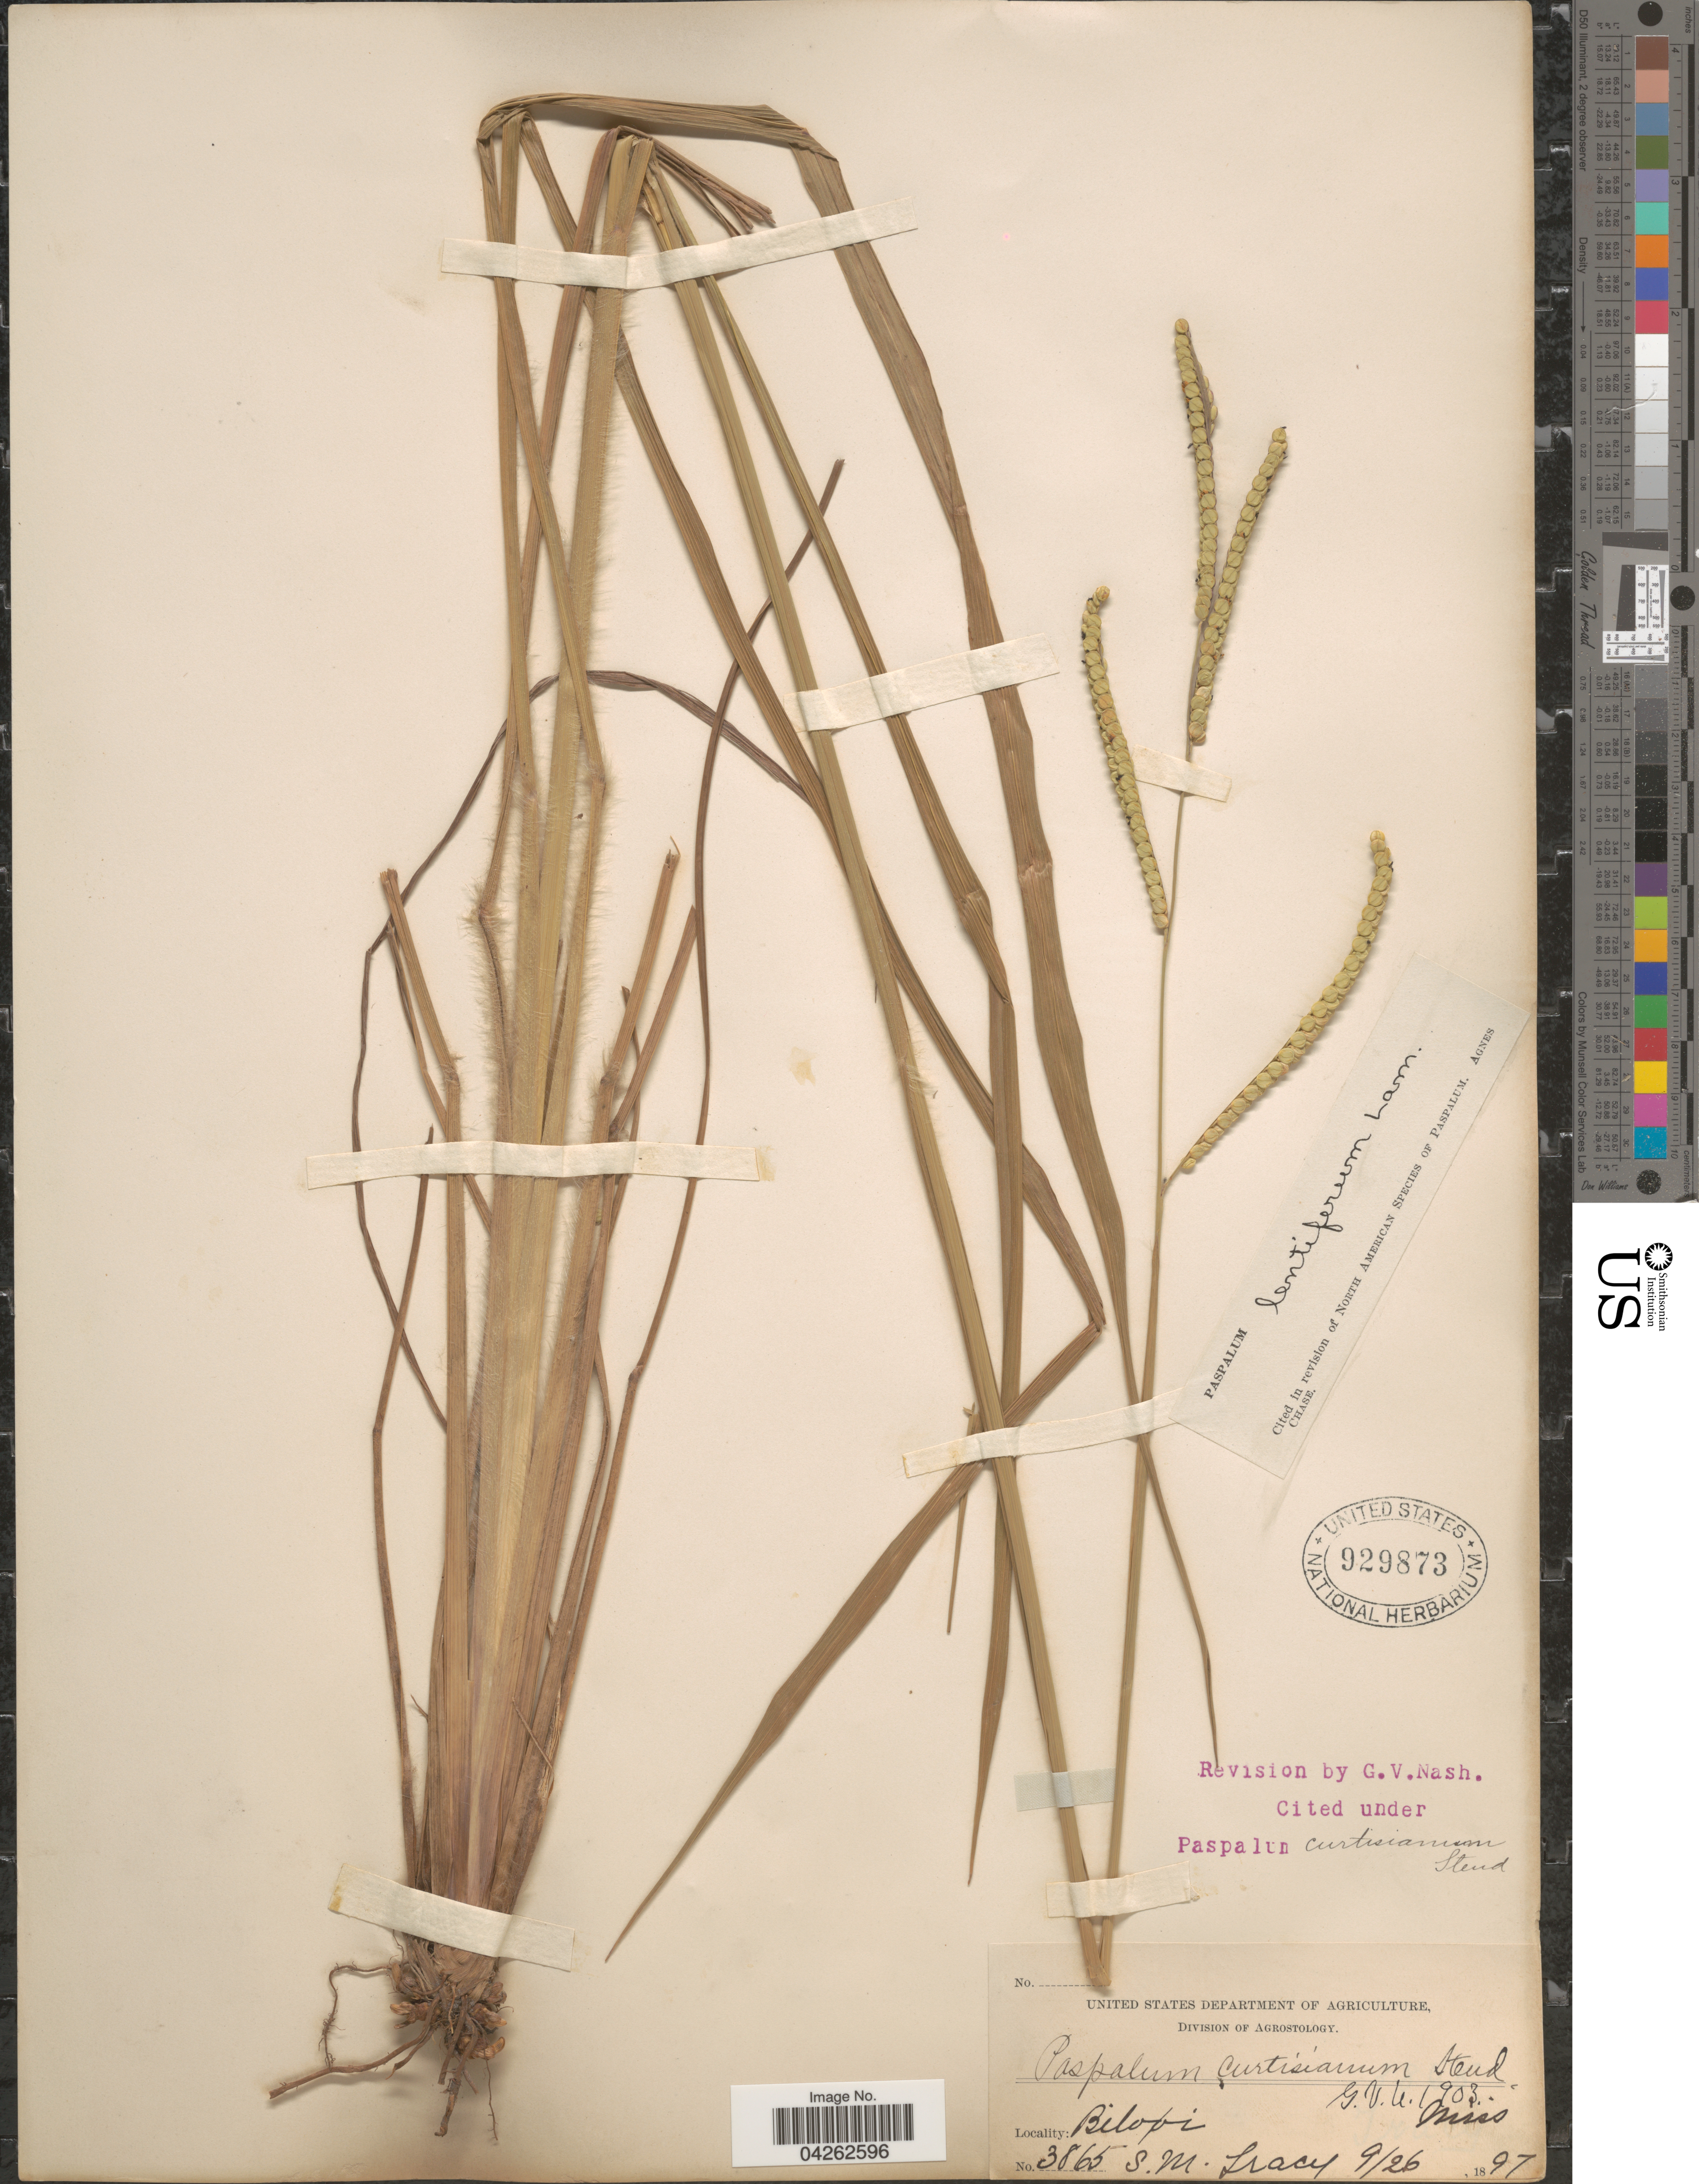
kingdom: Plantae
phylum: Tracheophyta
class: Liliopsida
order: Poales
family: Poaceae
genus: Paspalum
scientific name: Paspalum lentiferum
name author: Lam.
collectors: S. M. Tracy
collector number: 3865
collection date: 1897-09-26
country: United States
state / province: Mississippi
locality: Biloxi.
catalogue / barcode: US 929873